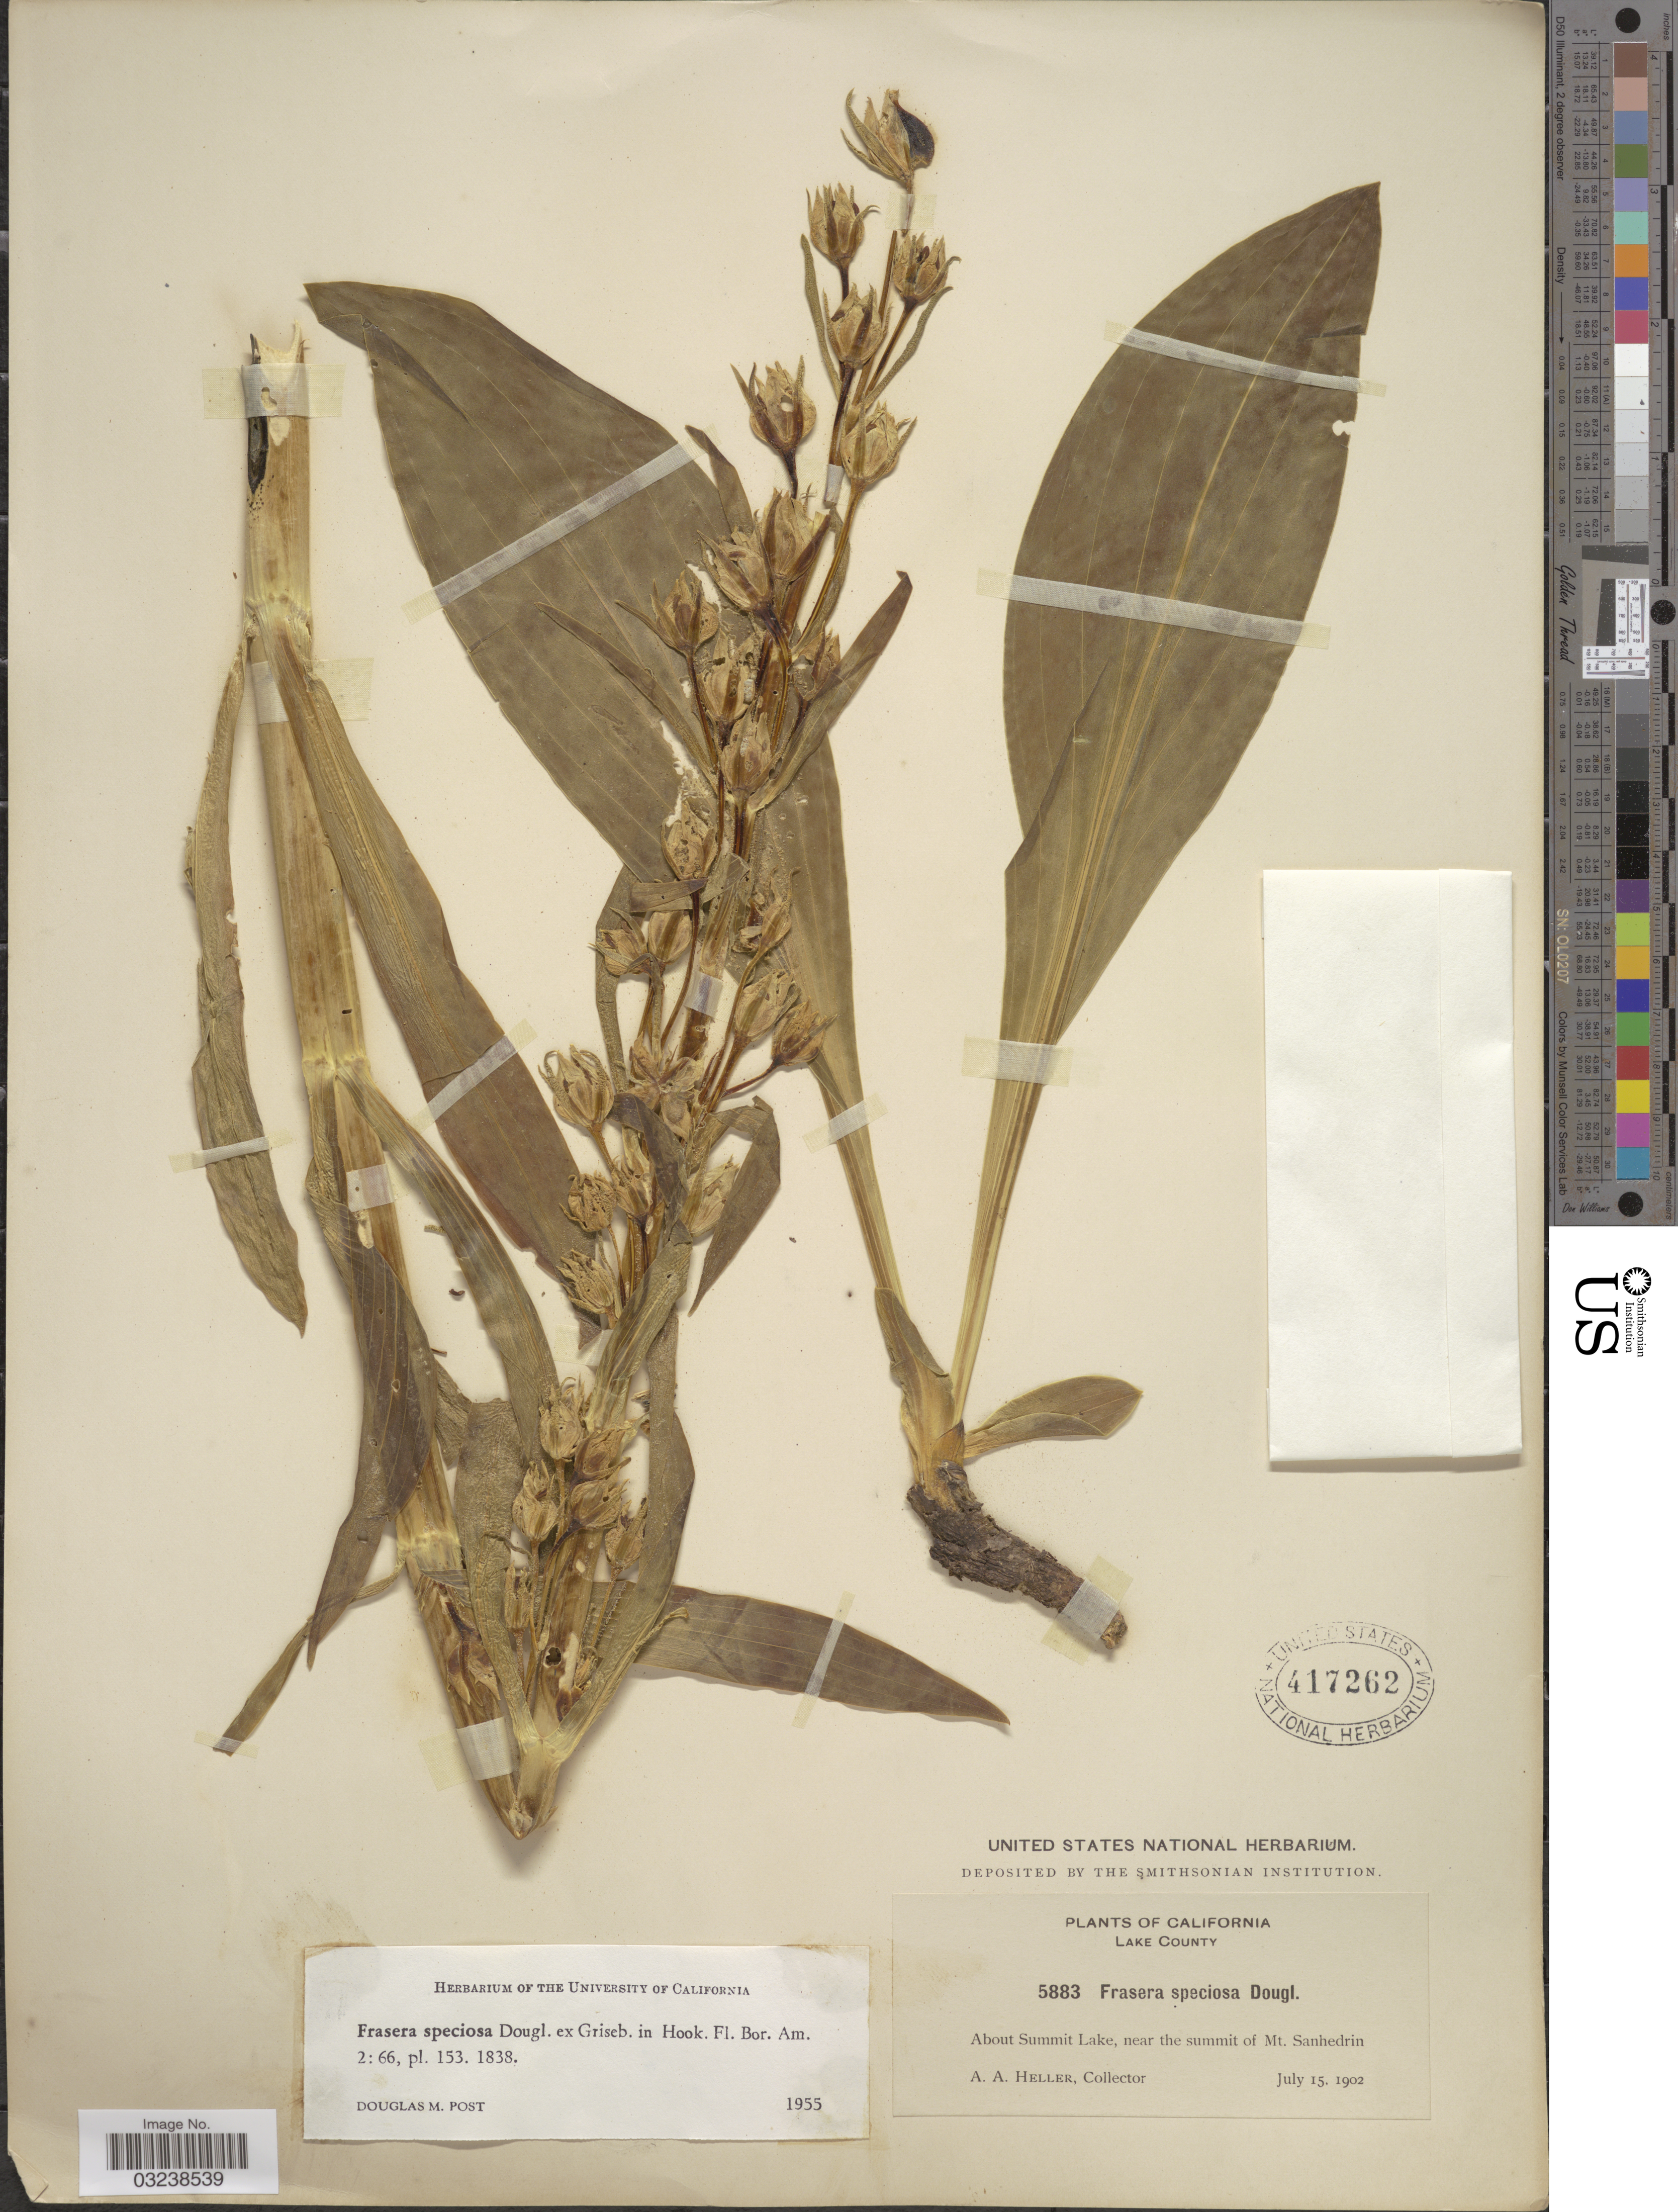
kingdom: Plantae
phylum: Tracheophyta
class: Magnoliopsida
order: Gentianales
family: Gentianaceae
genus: Swertia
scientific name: Swertia radiata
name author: (Kellogg) Kuntze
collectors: A. A. Heller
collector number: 5883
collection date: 1902-07-15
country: United States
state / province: California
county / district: Lake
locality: Lake County. About Summit Lake, near the summit of Mt. Sanhedrin.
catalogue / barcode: US 417262